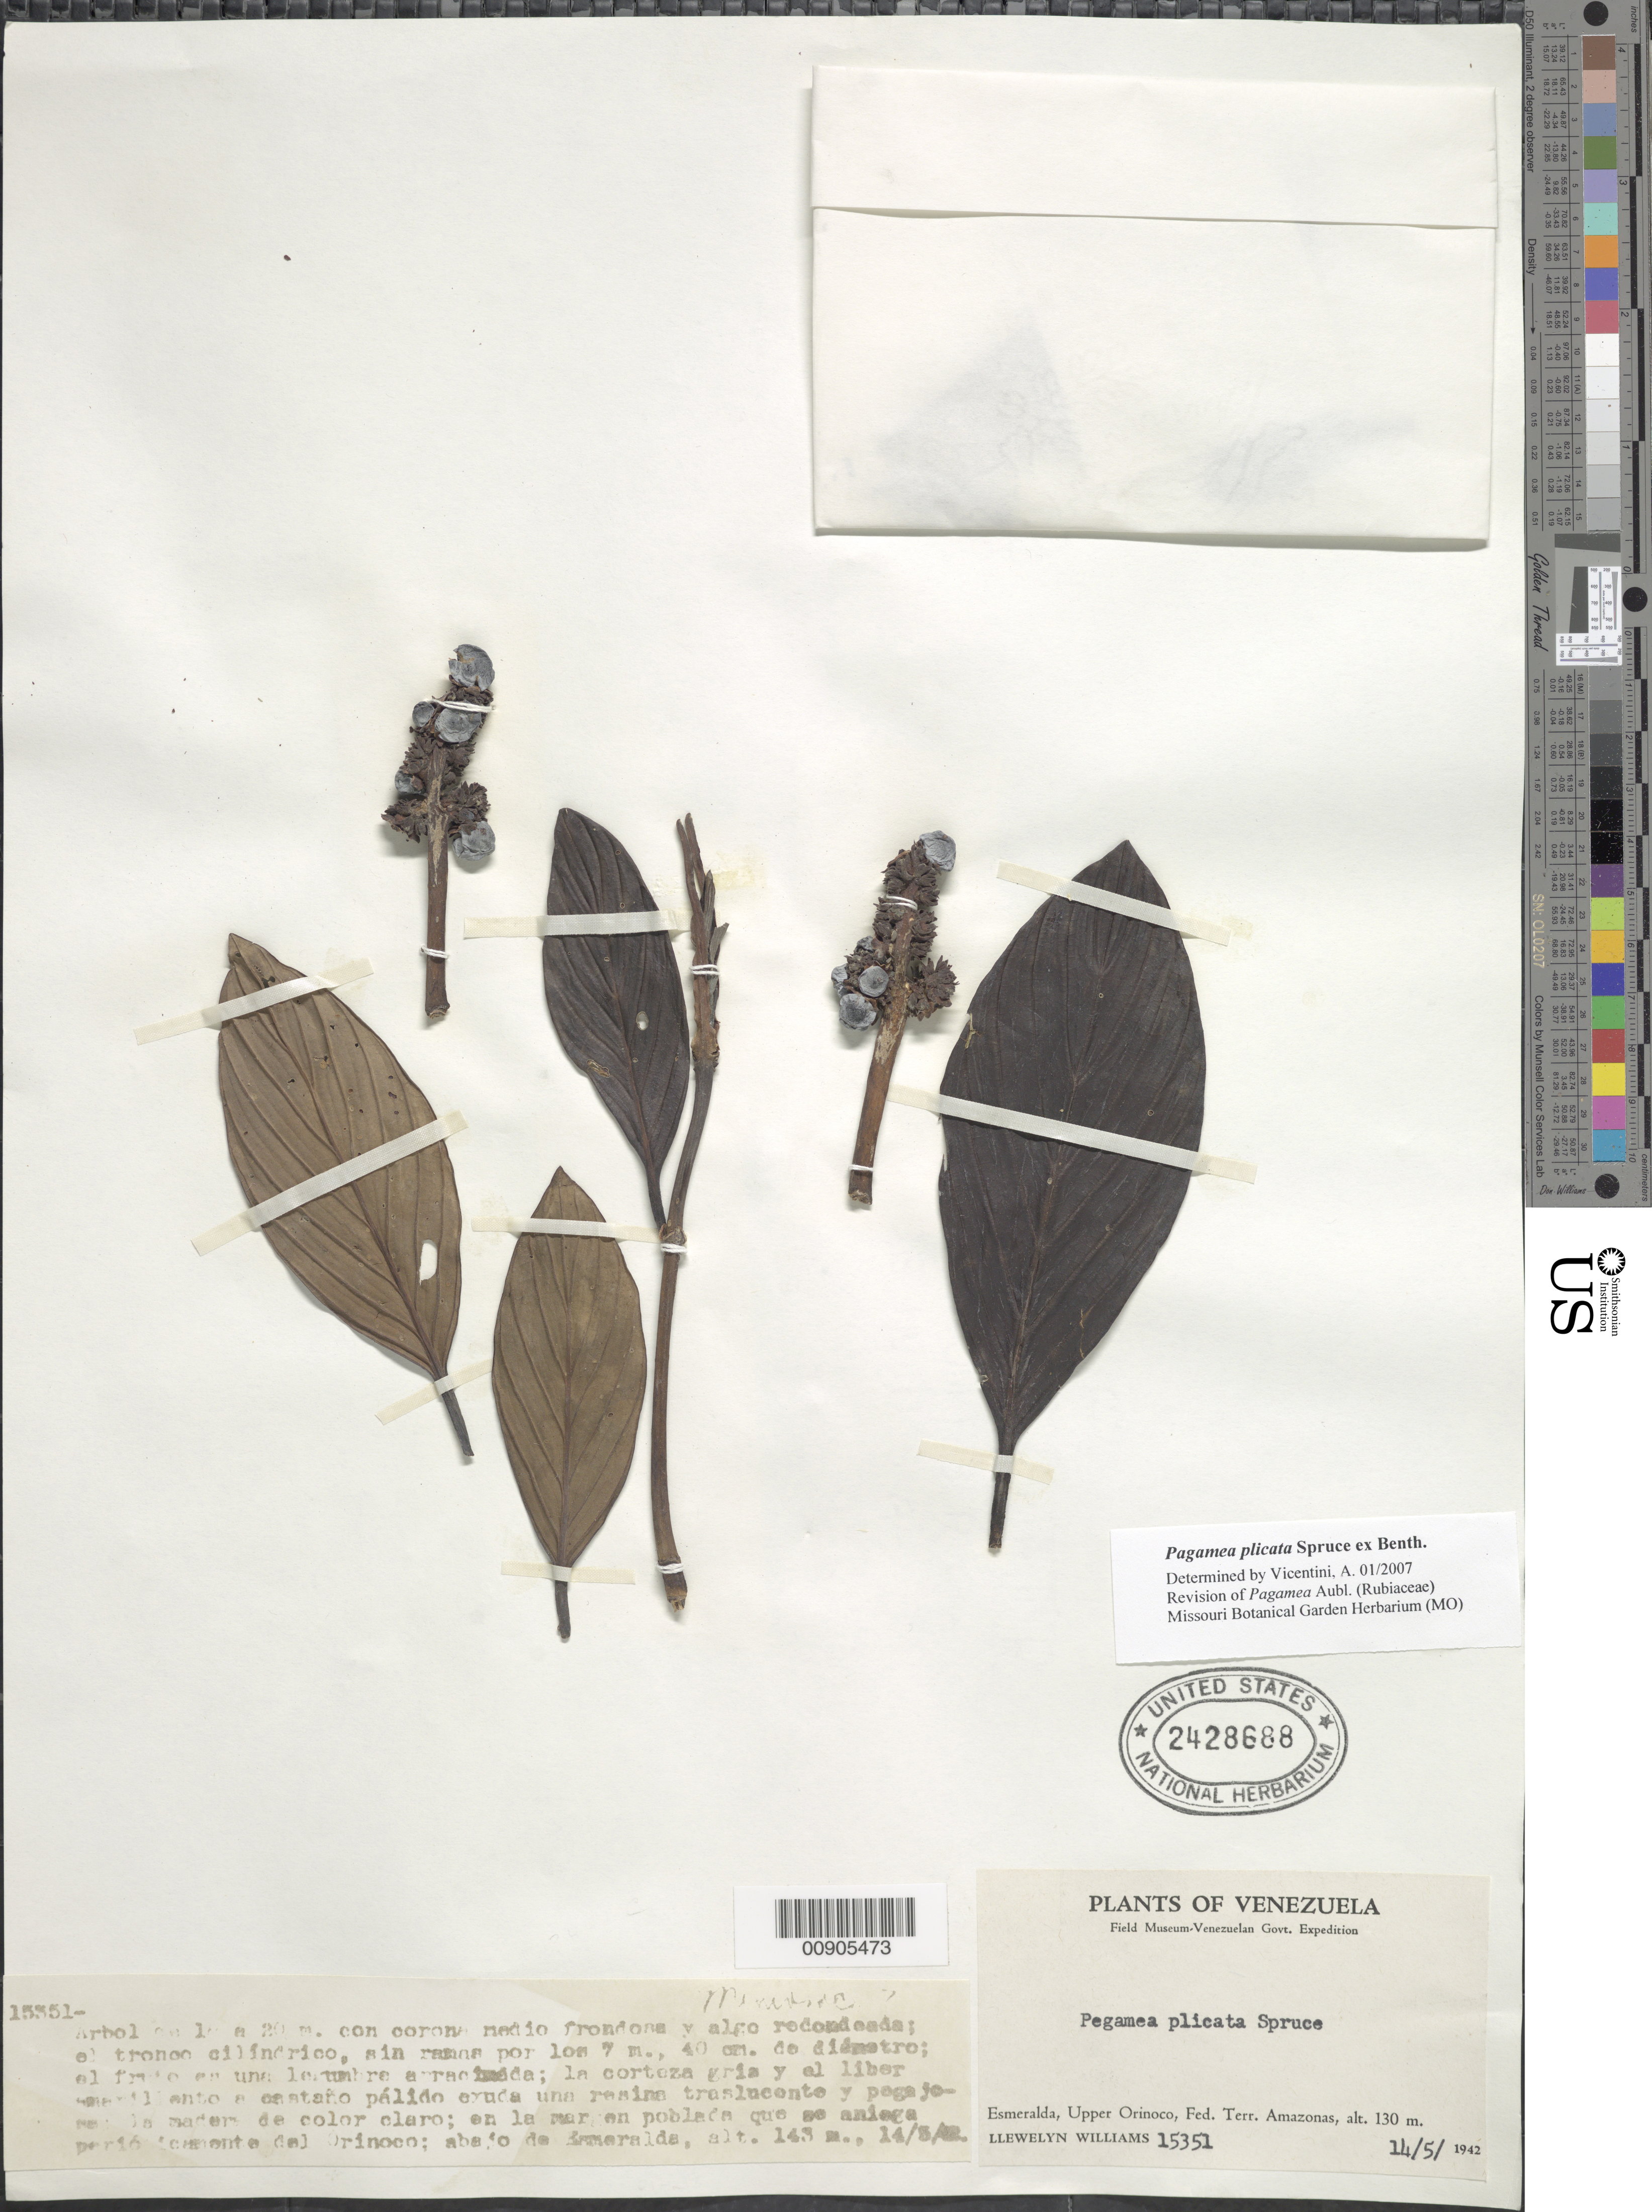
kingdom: Plantae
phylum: Tracheophyta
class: Magnoliopsida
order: Gentianales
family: Rubiaceae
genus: Pagamea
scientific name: Pagamea plicata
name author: Spruce ex Benth.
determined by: Vicentini, A.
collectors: Ll. Williams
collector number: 15351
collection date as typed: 14-May-42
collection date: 1942-05-14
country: Venezuela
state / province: Amazonas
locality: Esmeralda, Alto Orinoco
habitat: Margen poblada que se aniega periodicamente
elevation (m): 143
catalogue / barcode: US 2428688